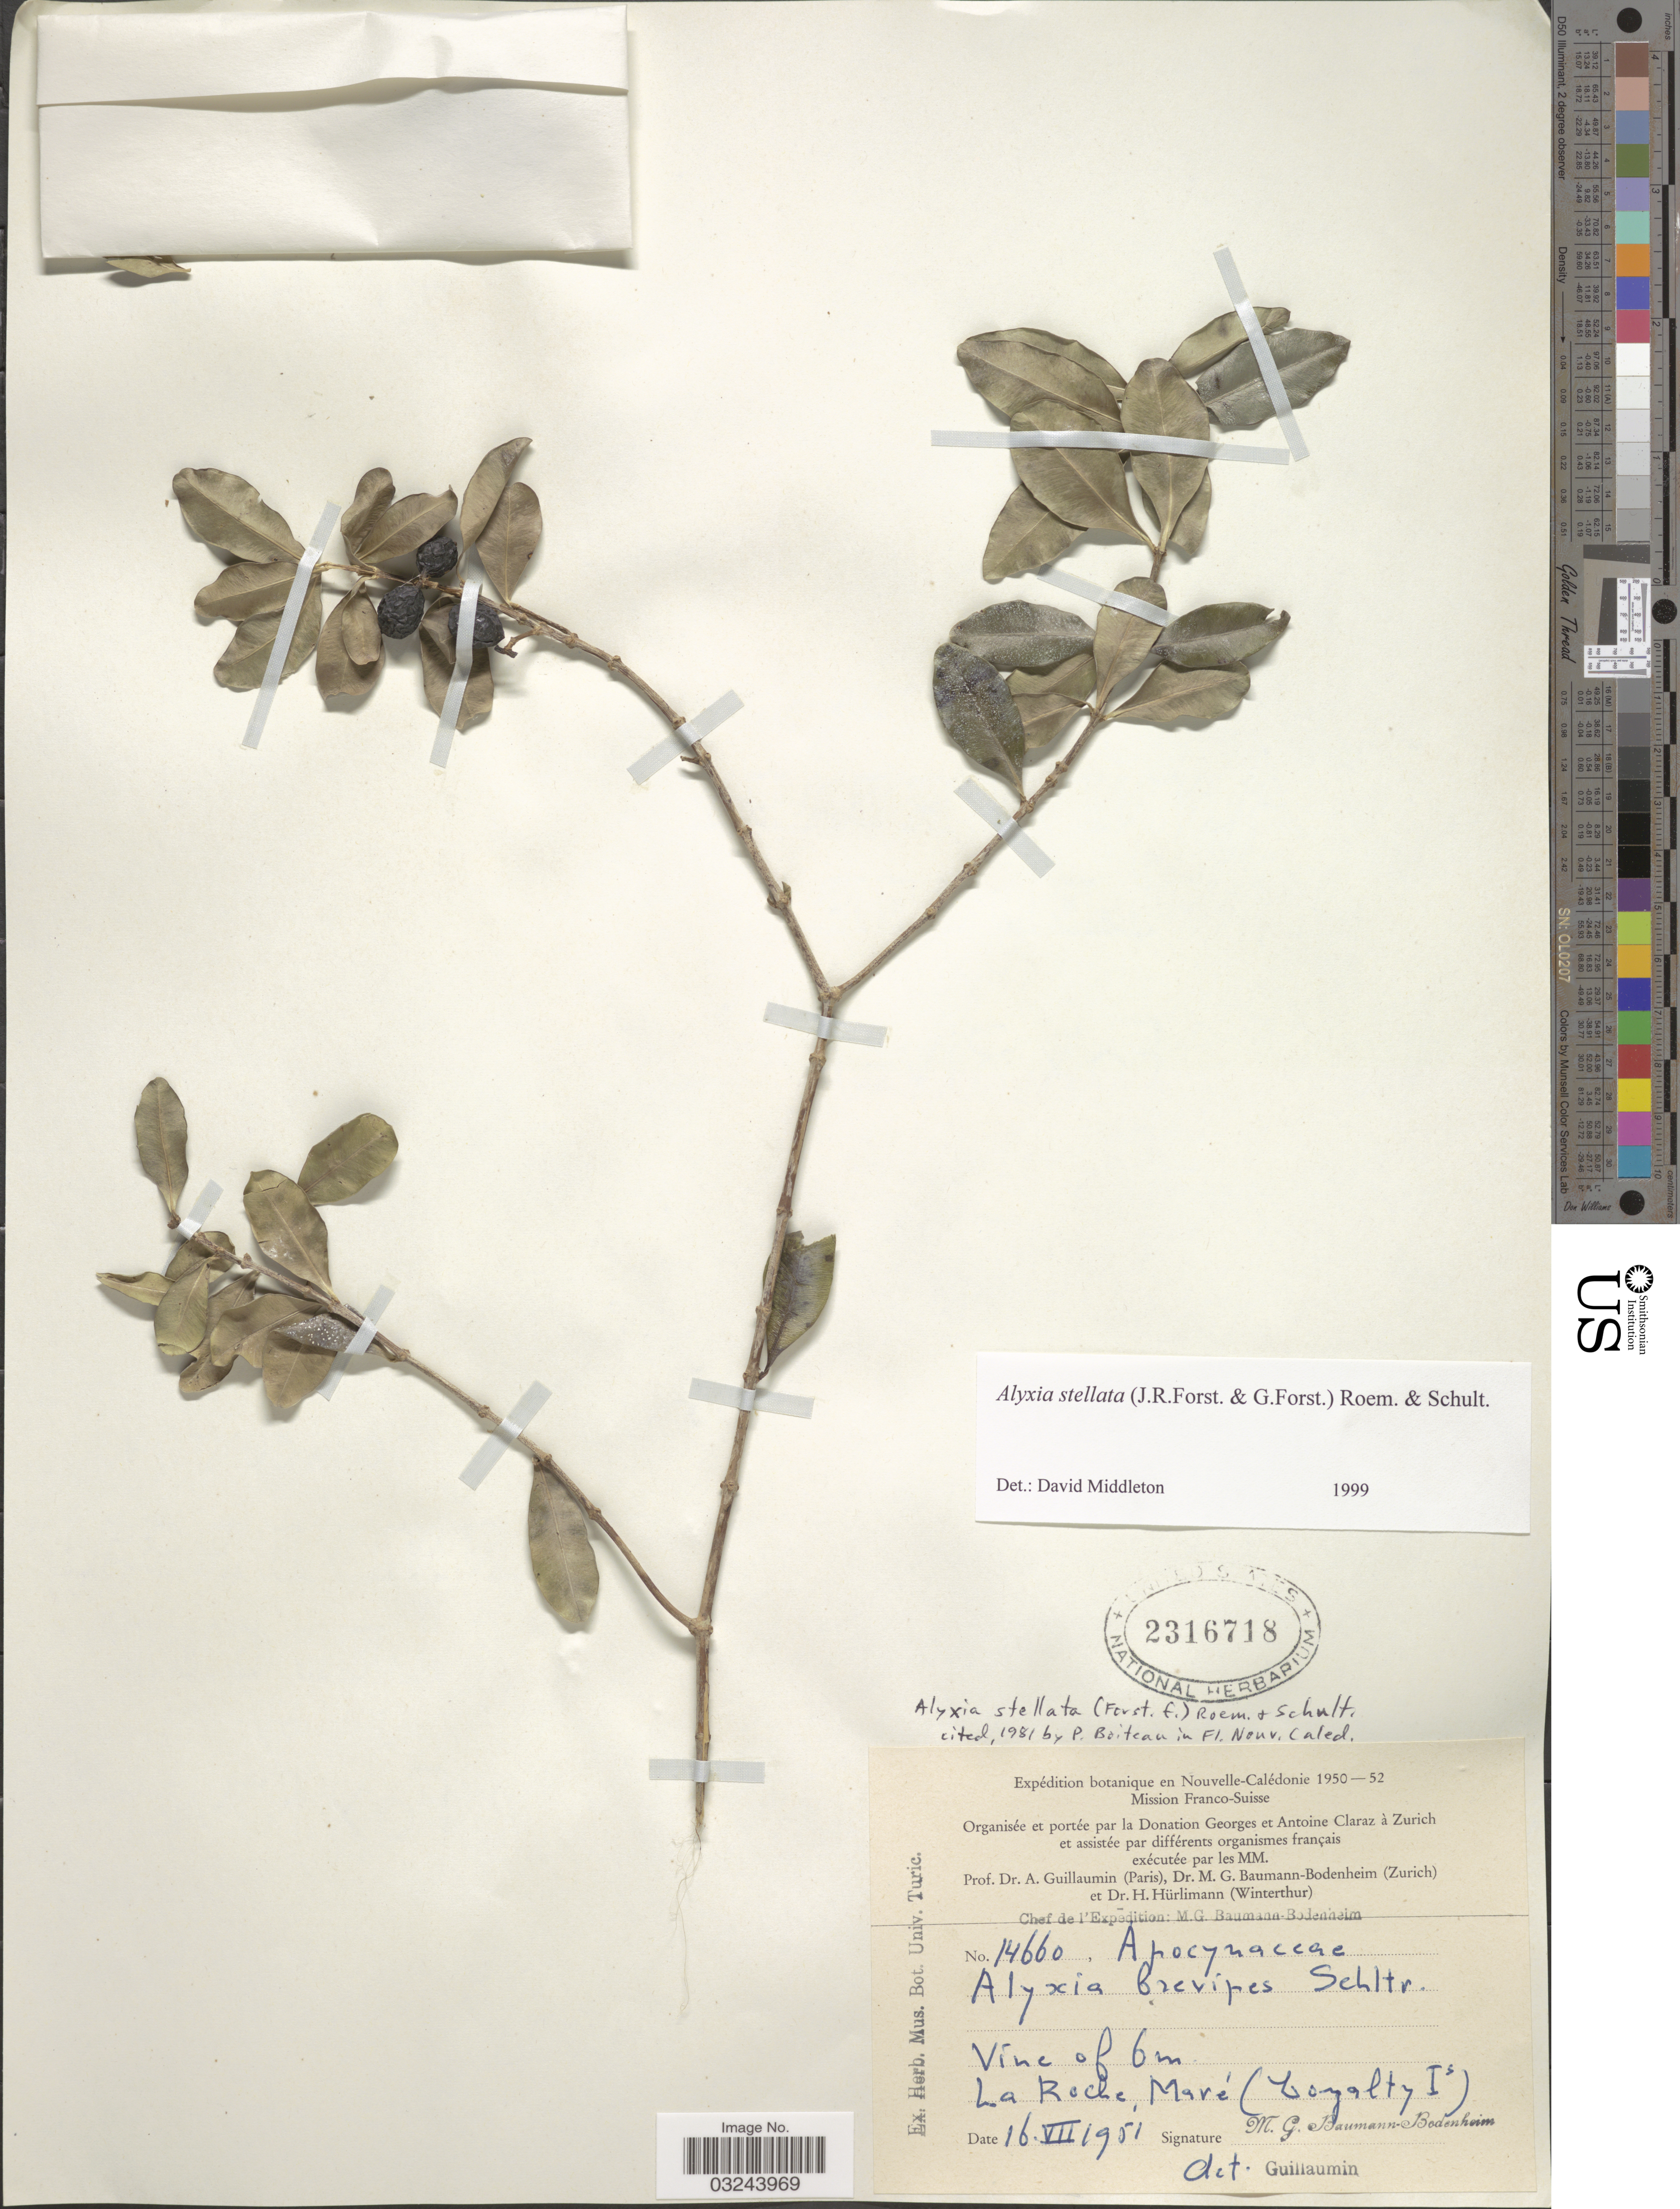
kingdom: Plantae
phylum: Tracheophyta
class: Magnoliopsida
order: Gentianales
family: Apocynaceae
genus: Alyxia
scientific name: Alyxia stellata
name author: (J.R. Forst. & G. Forst.) Roem. & Schult.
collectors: M. G. Baumann-Bodenheim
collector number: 14660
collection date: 1951-07-16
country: New Caledonia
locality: Nouvelle-Calédonie. La Roche Maré (Loyalty Is).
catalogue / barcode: US 2316718